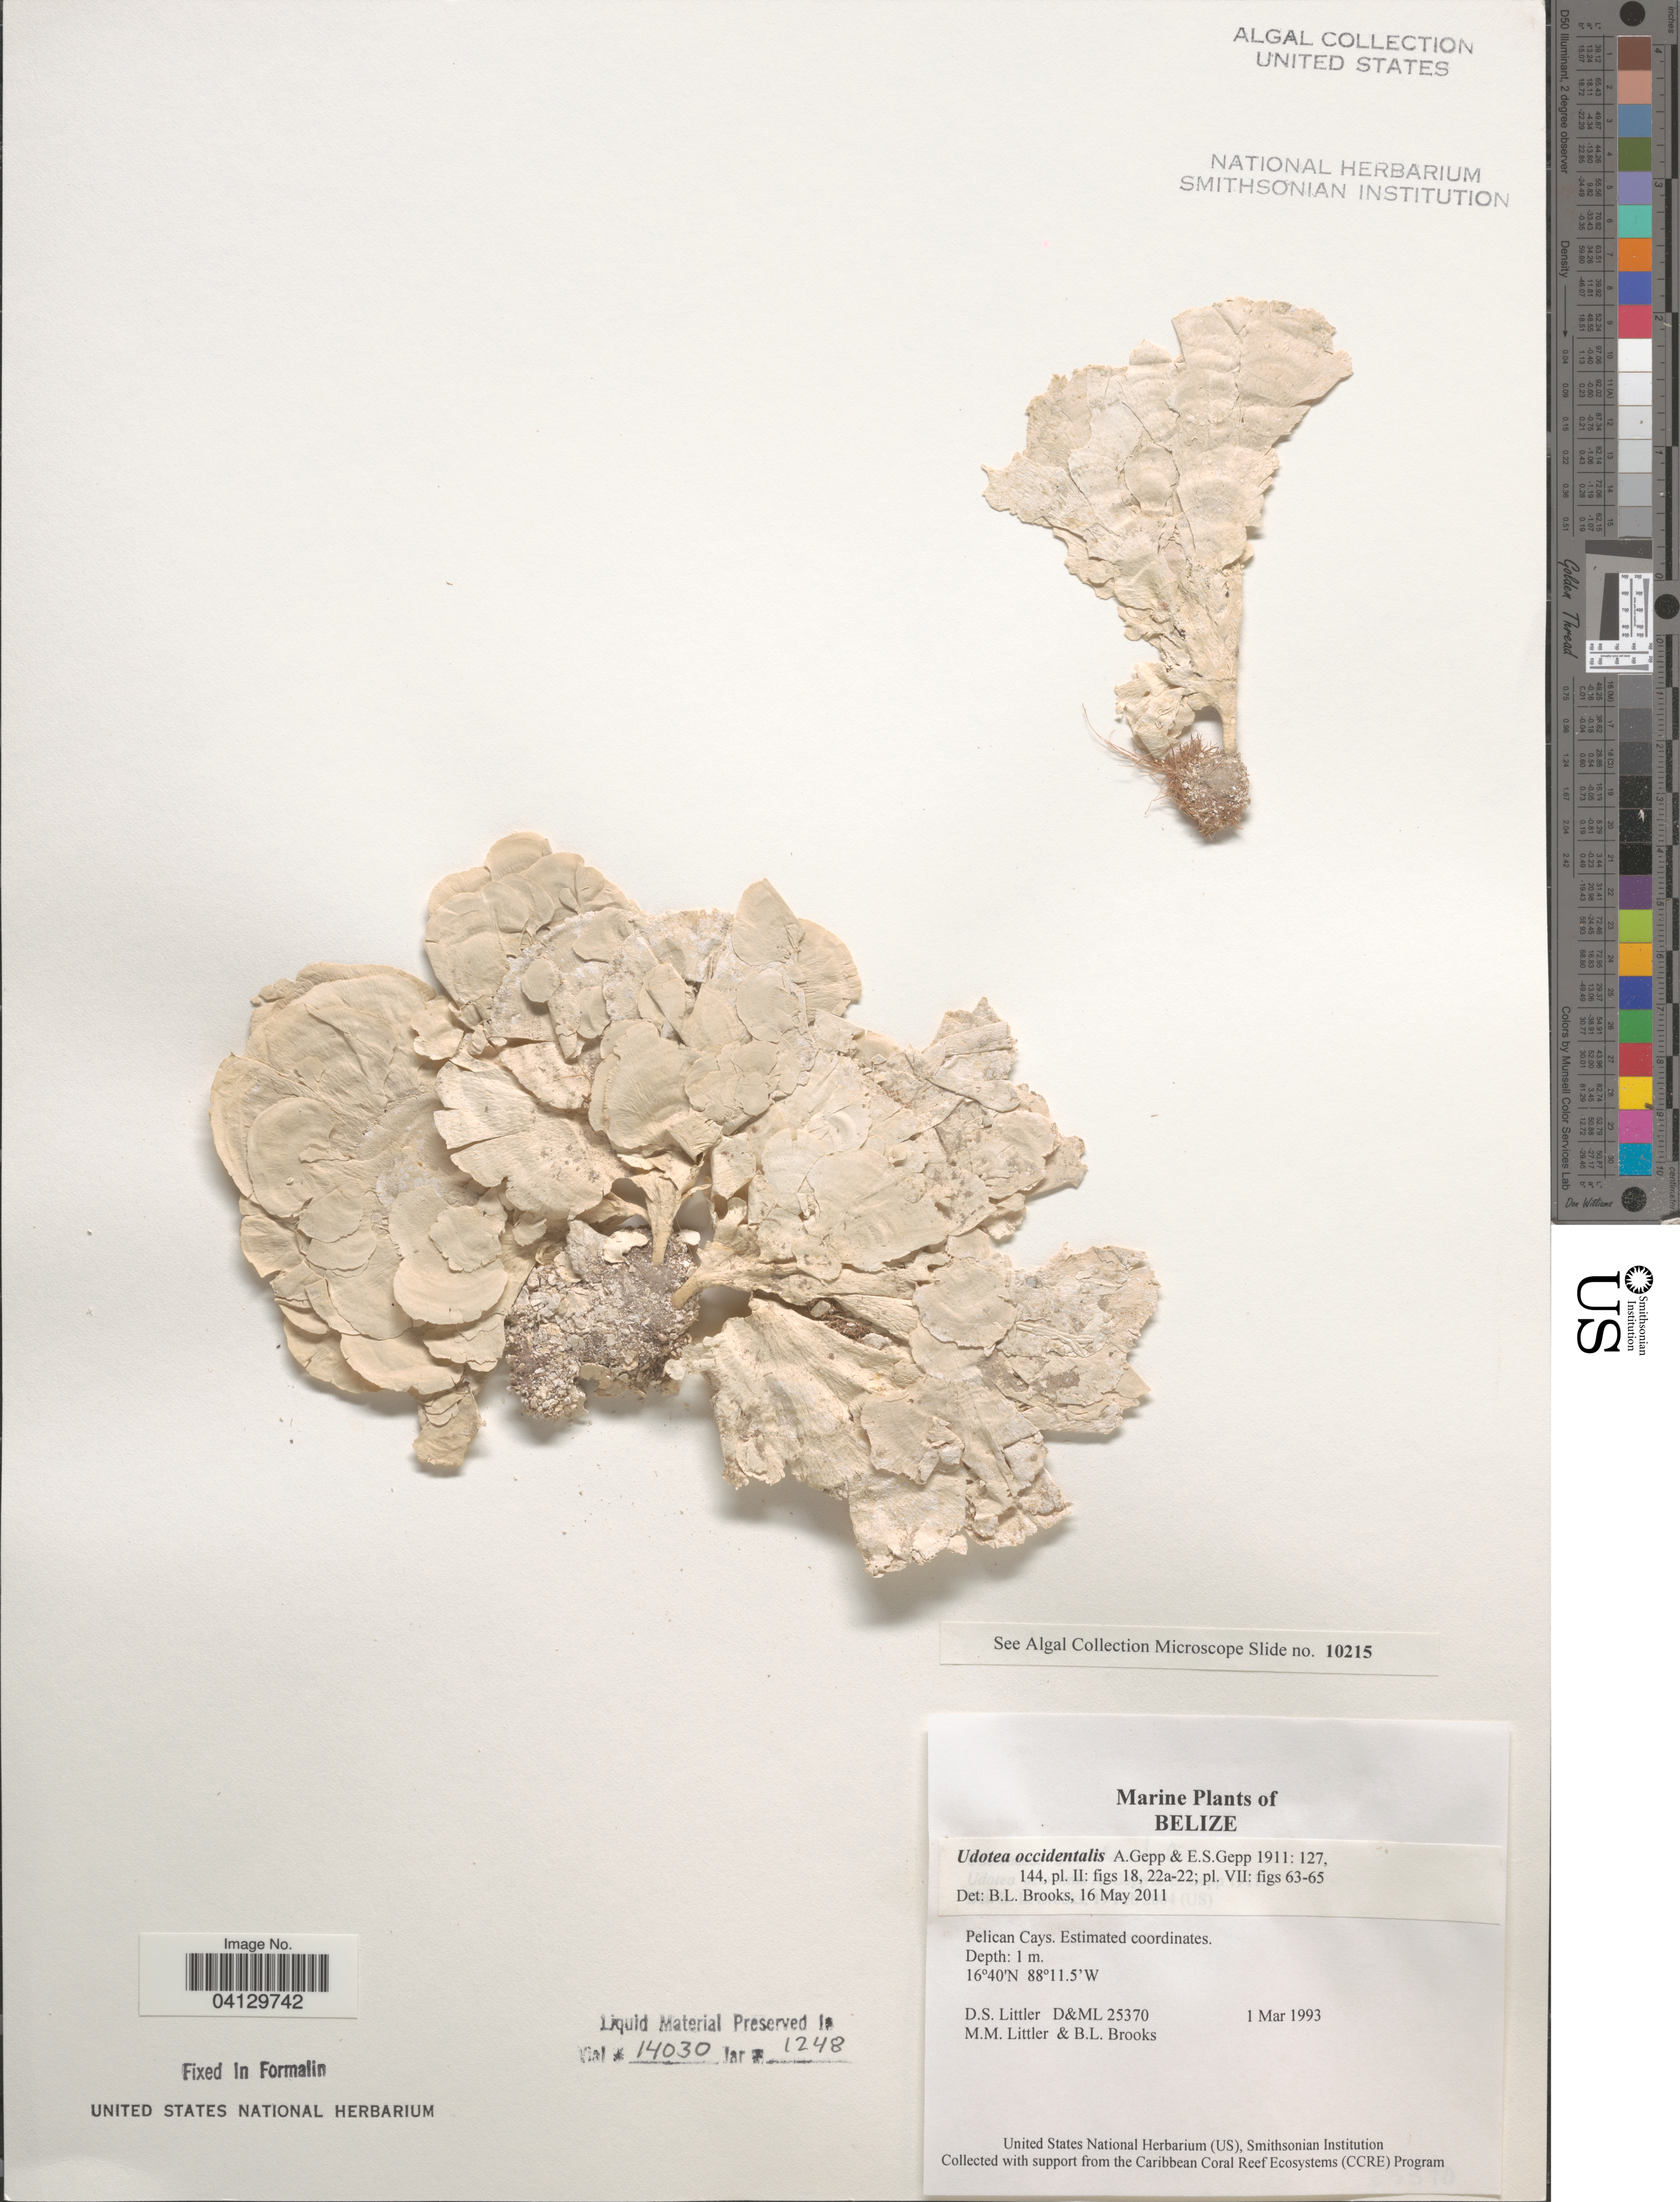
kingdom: Plantae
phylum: Chlorophyta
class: Ulvophyceae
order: Bryopsidales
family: Udoteaceae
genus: Udotea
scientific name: Udotea occidentalis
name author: A. Gepp & E. Gepp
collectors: D. S. Littler & B. Brooks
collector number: D&ML25370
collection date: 1993-03-01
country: Belize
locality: Pelican Cays.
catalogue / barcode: US 329074